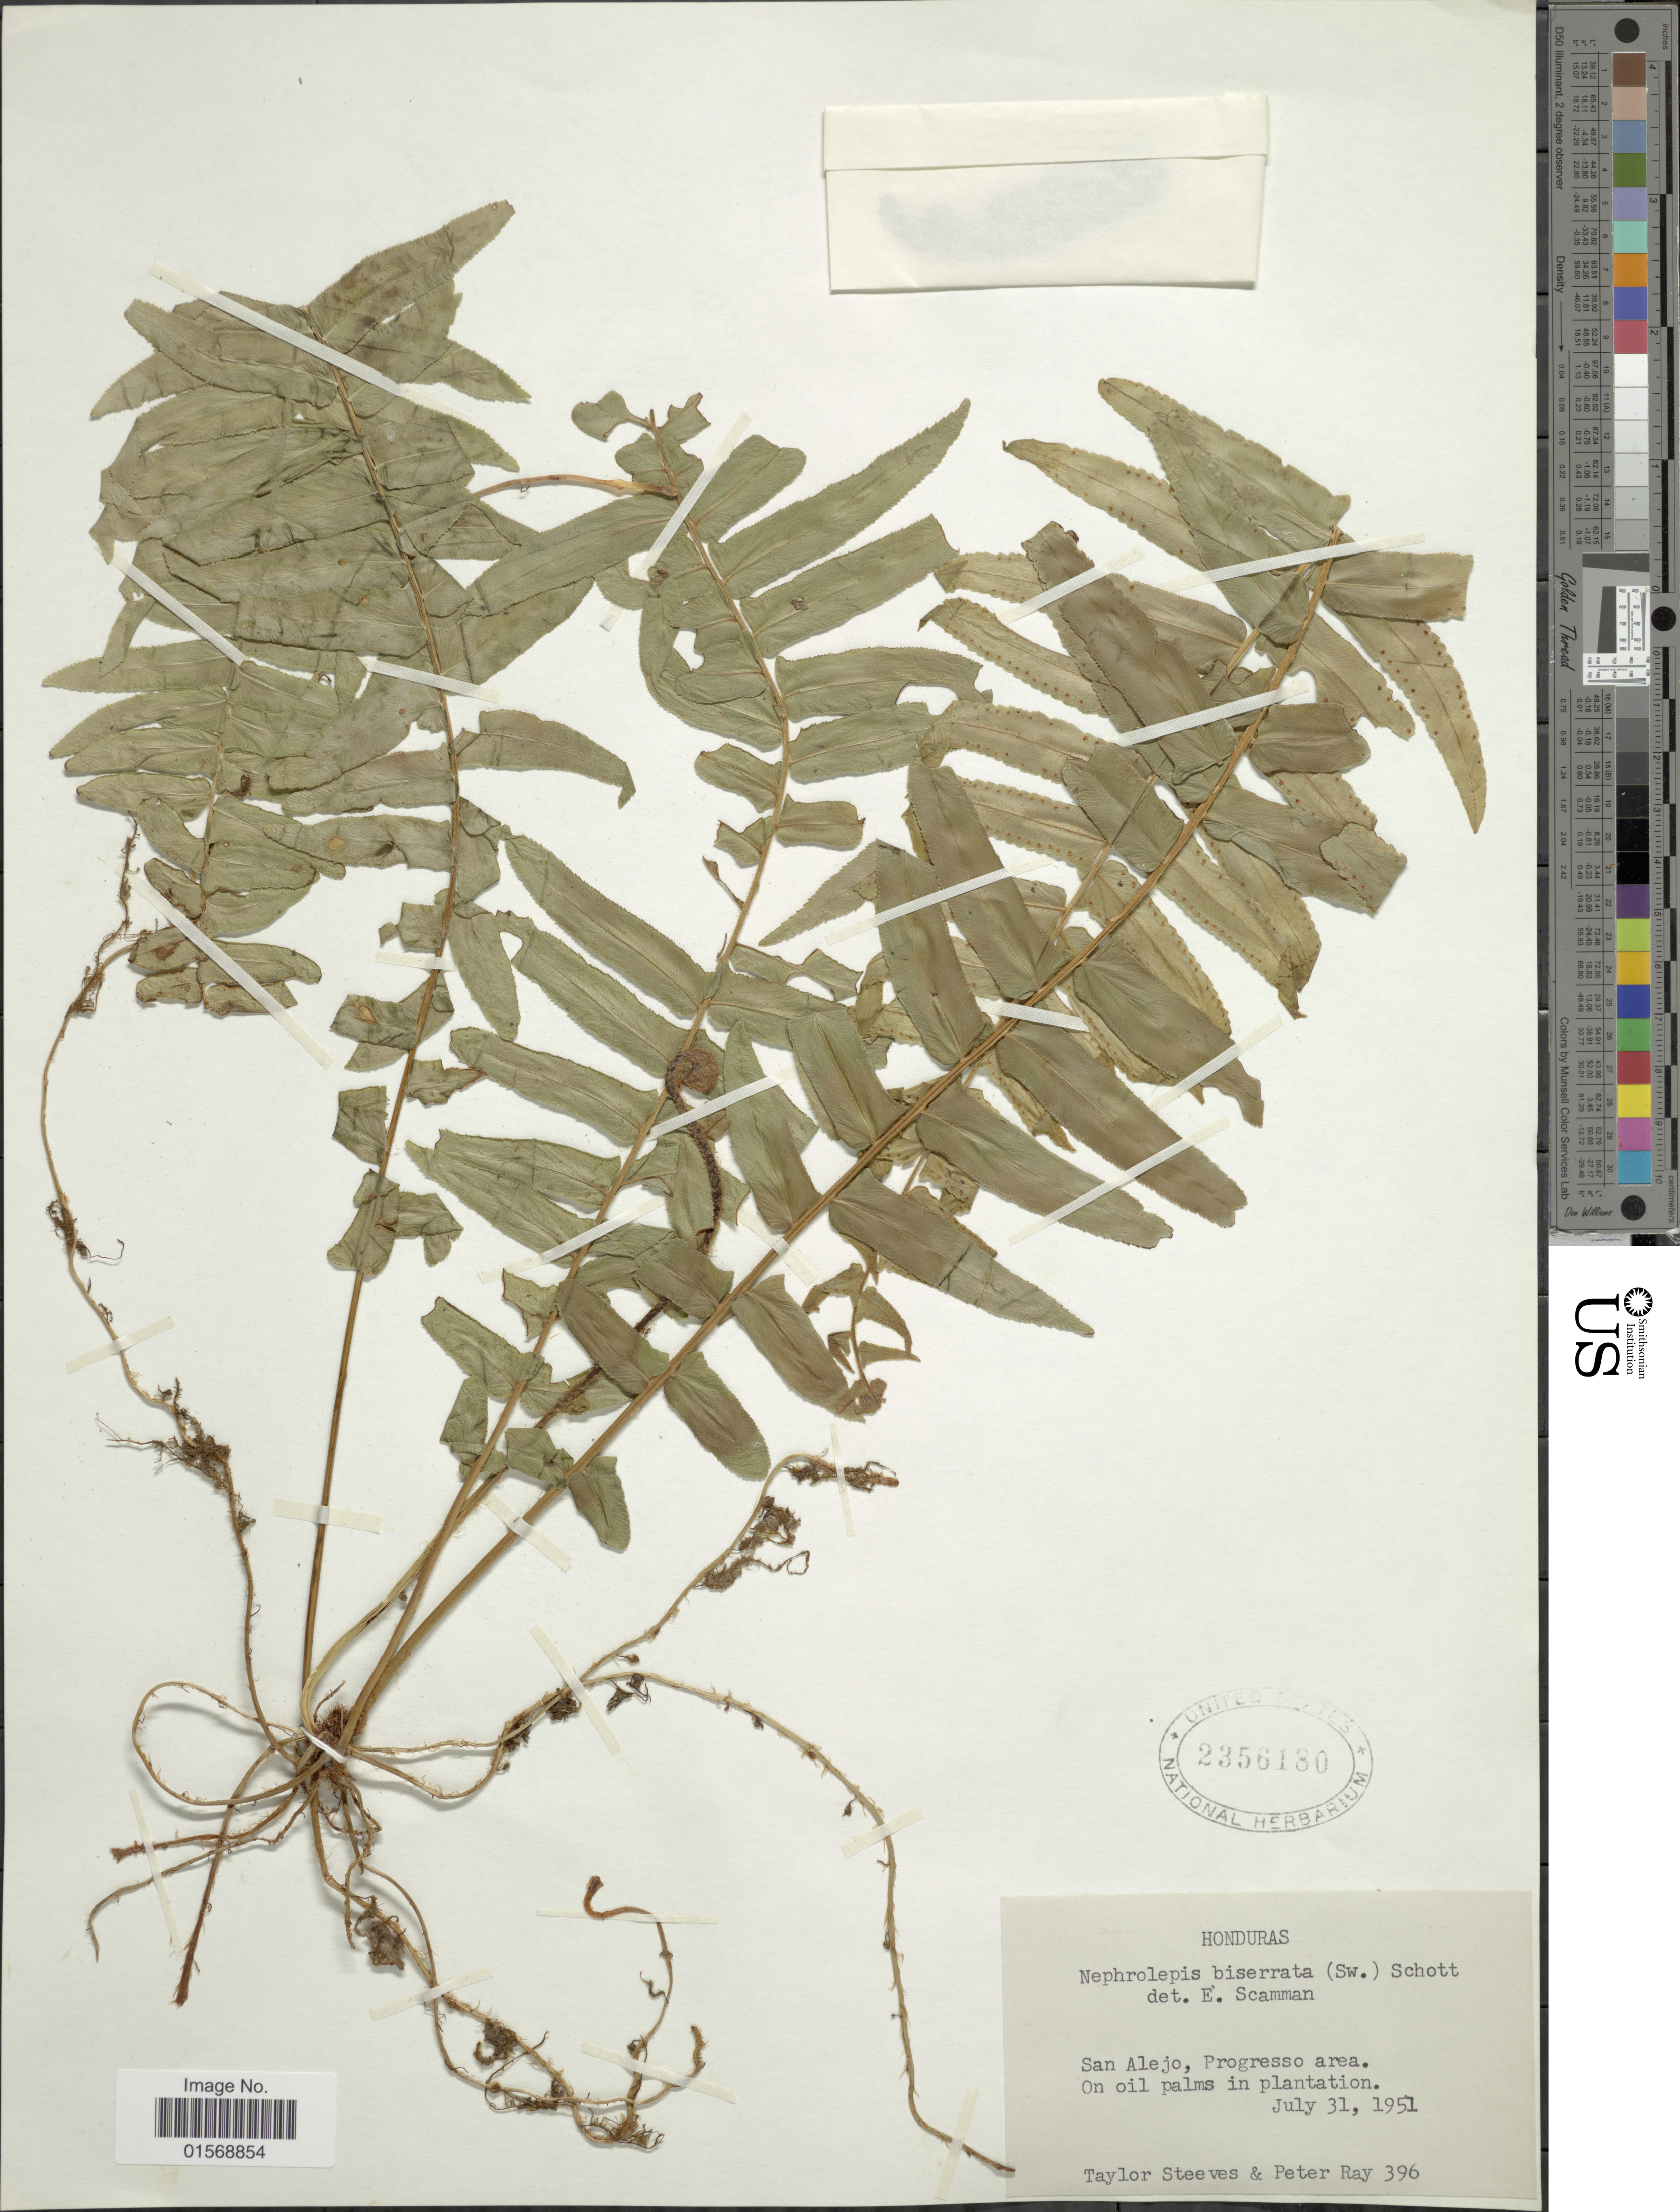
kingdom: Plantae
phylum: Tracheophyta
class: Polypodiopsida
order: Polypodiales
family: Nephrolepidaceae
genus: Nephrolepis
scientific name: Nephrolepis biserrata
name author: (Sw.) Schott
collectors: T. Steeves & P. Ray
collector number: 396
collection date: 1951-07-31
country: Honduras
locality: Honduras, San Alejo, Progresso area.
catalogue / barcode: US 2356180